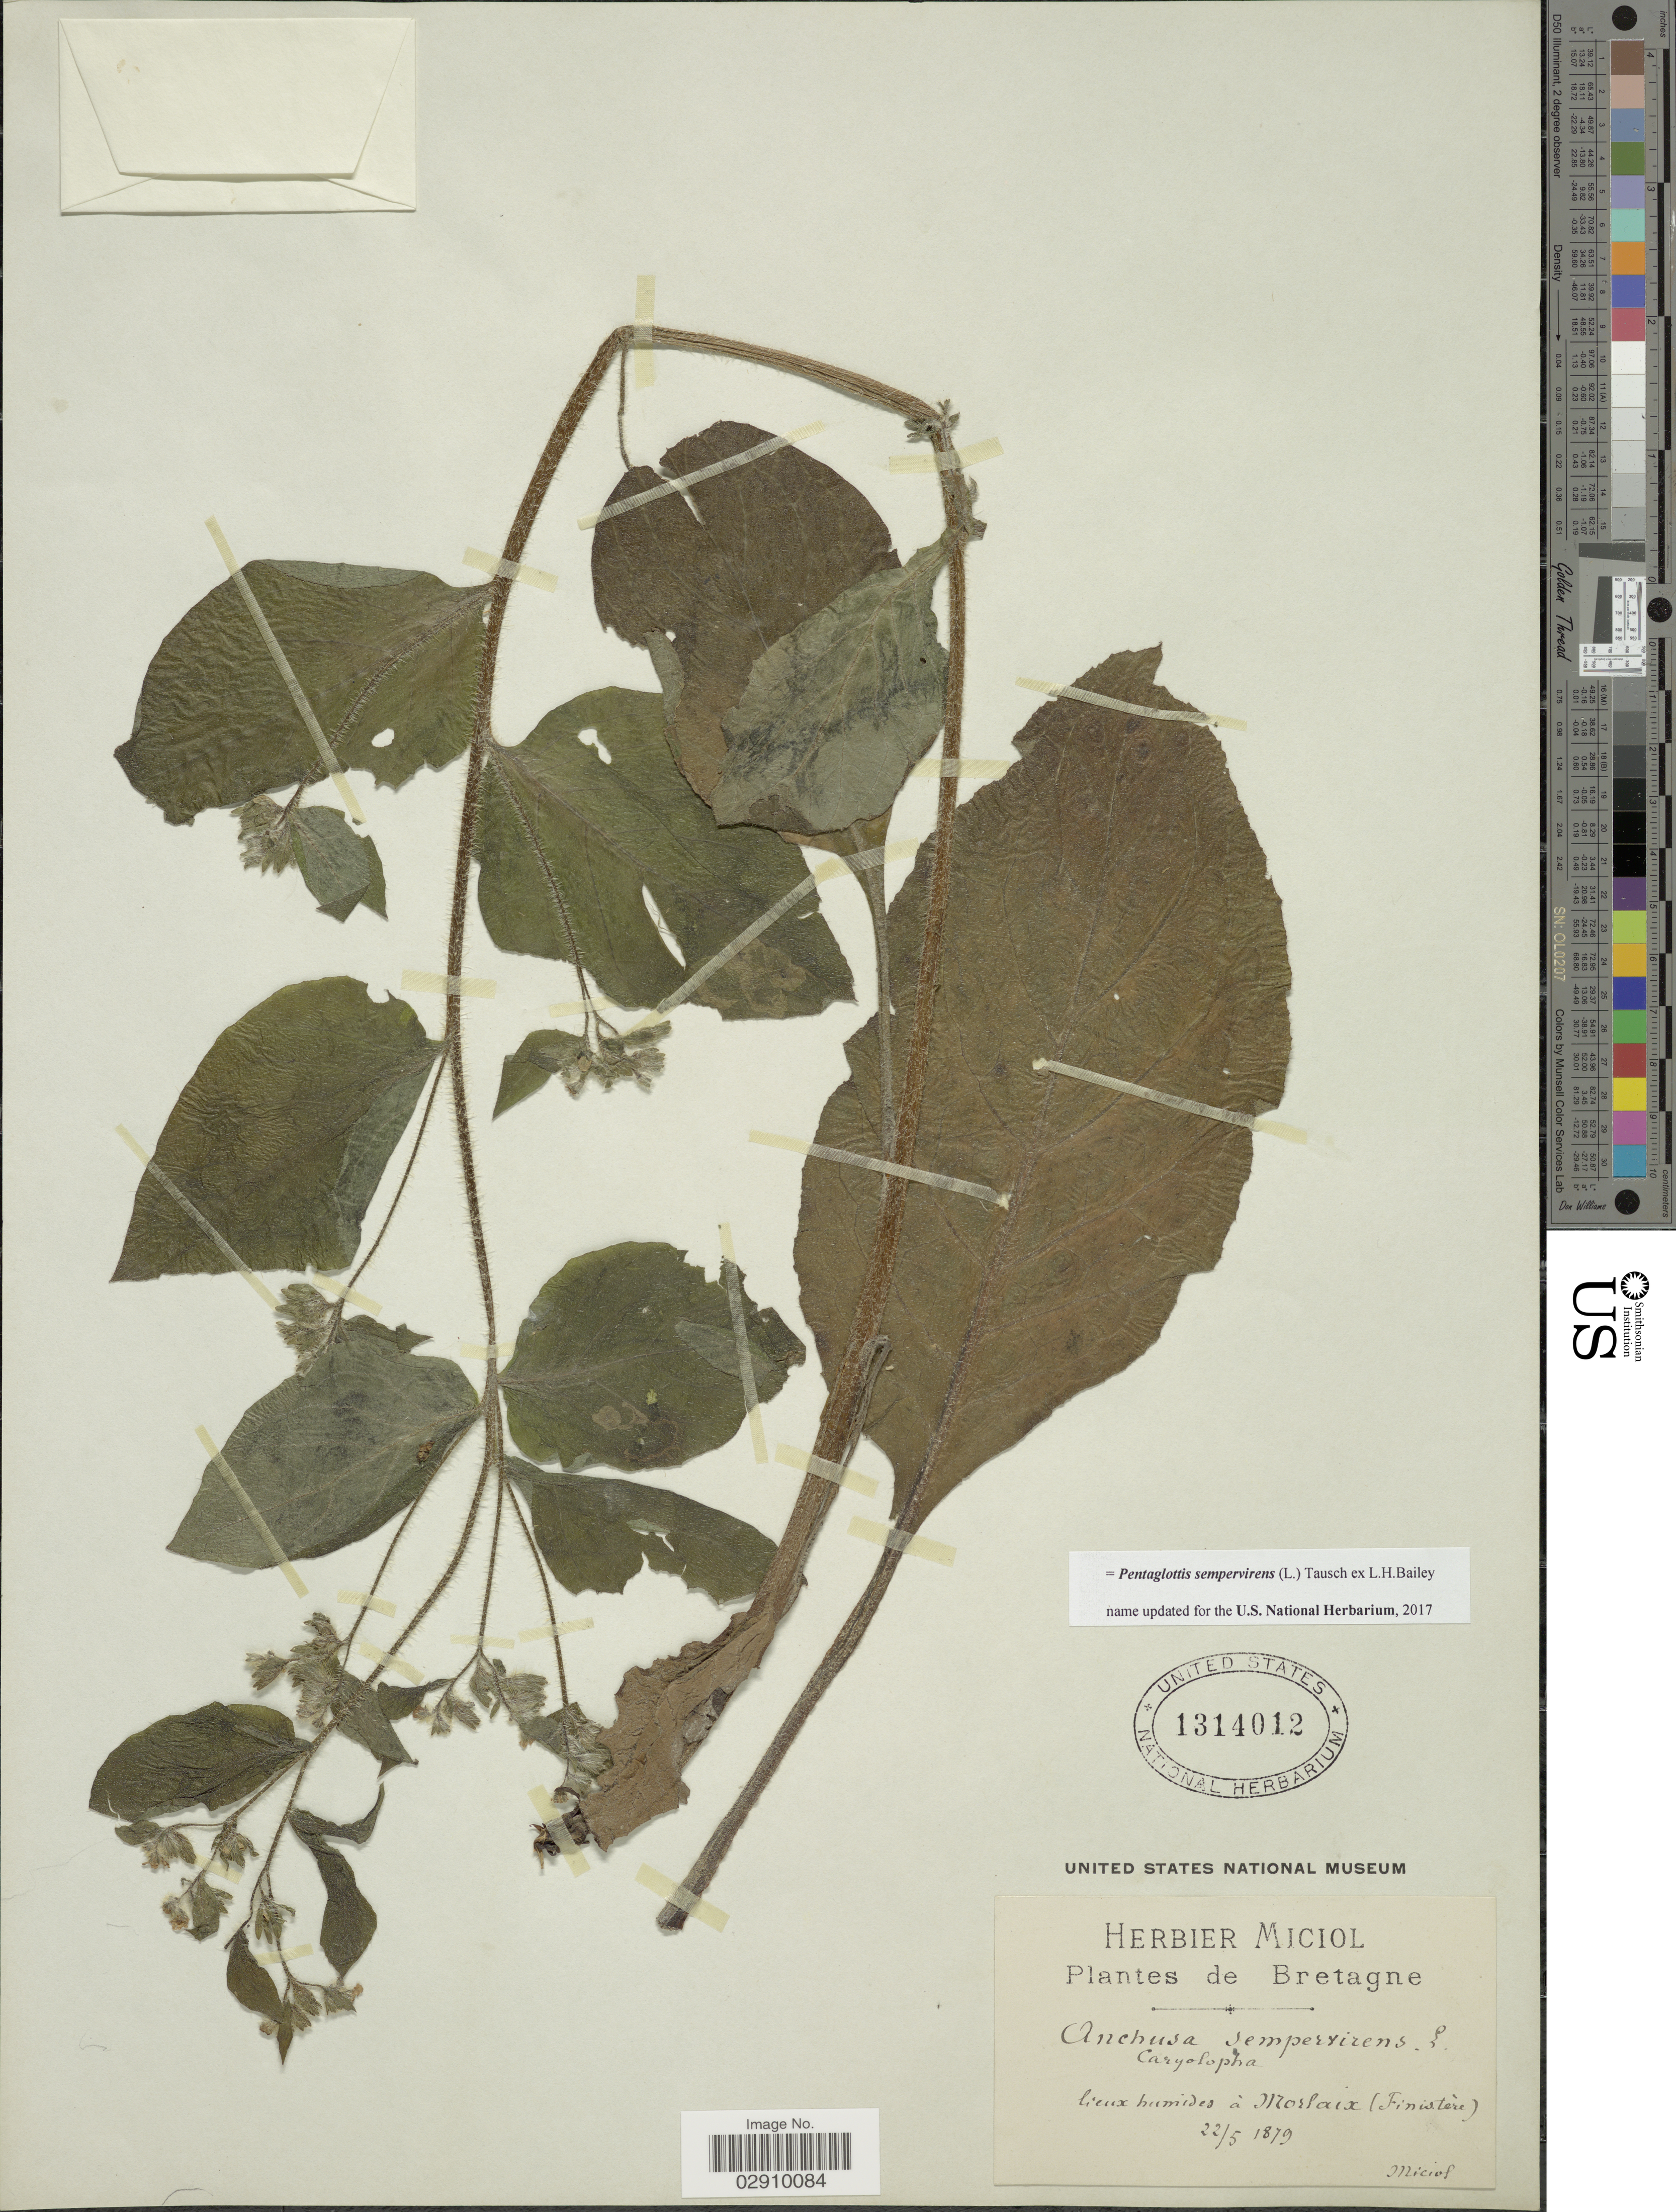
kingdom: Plantae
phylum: Tracheophyta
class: Magnoliopsida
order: Boraginales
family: Boraginaceae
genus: Pentaglottis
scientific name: Pentaglottis sempervirens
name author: (L.) Tausch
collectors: -. Miciol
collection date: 1879-05-22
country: France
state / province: Bretagne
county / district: Finistère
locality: Lieux humides á Morlaix (Finisteré), de Bretagne.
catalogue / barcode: US 1314012